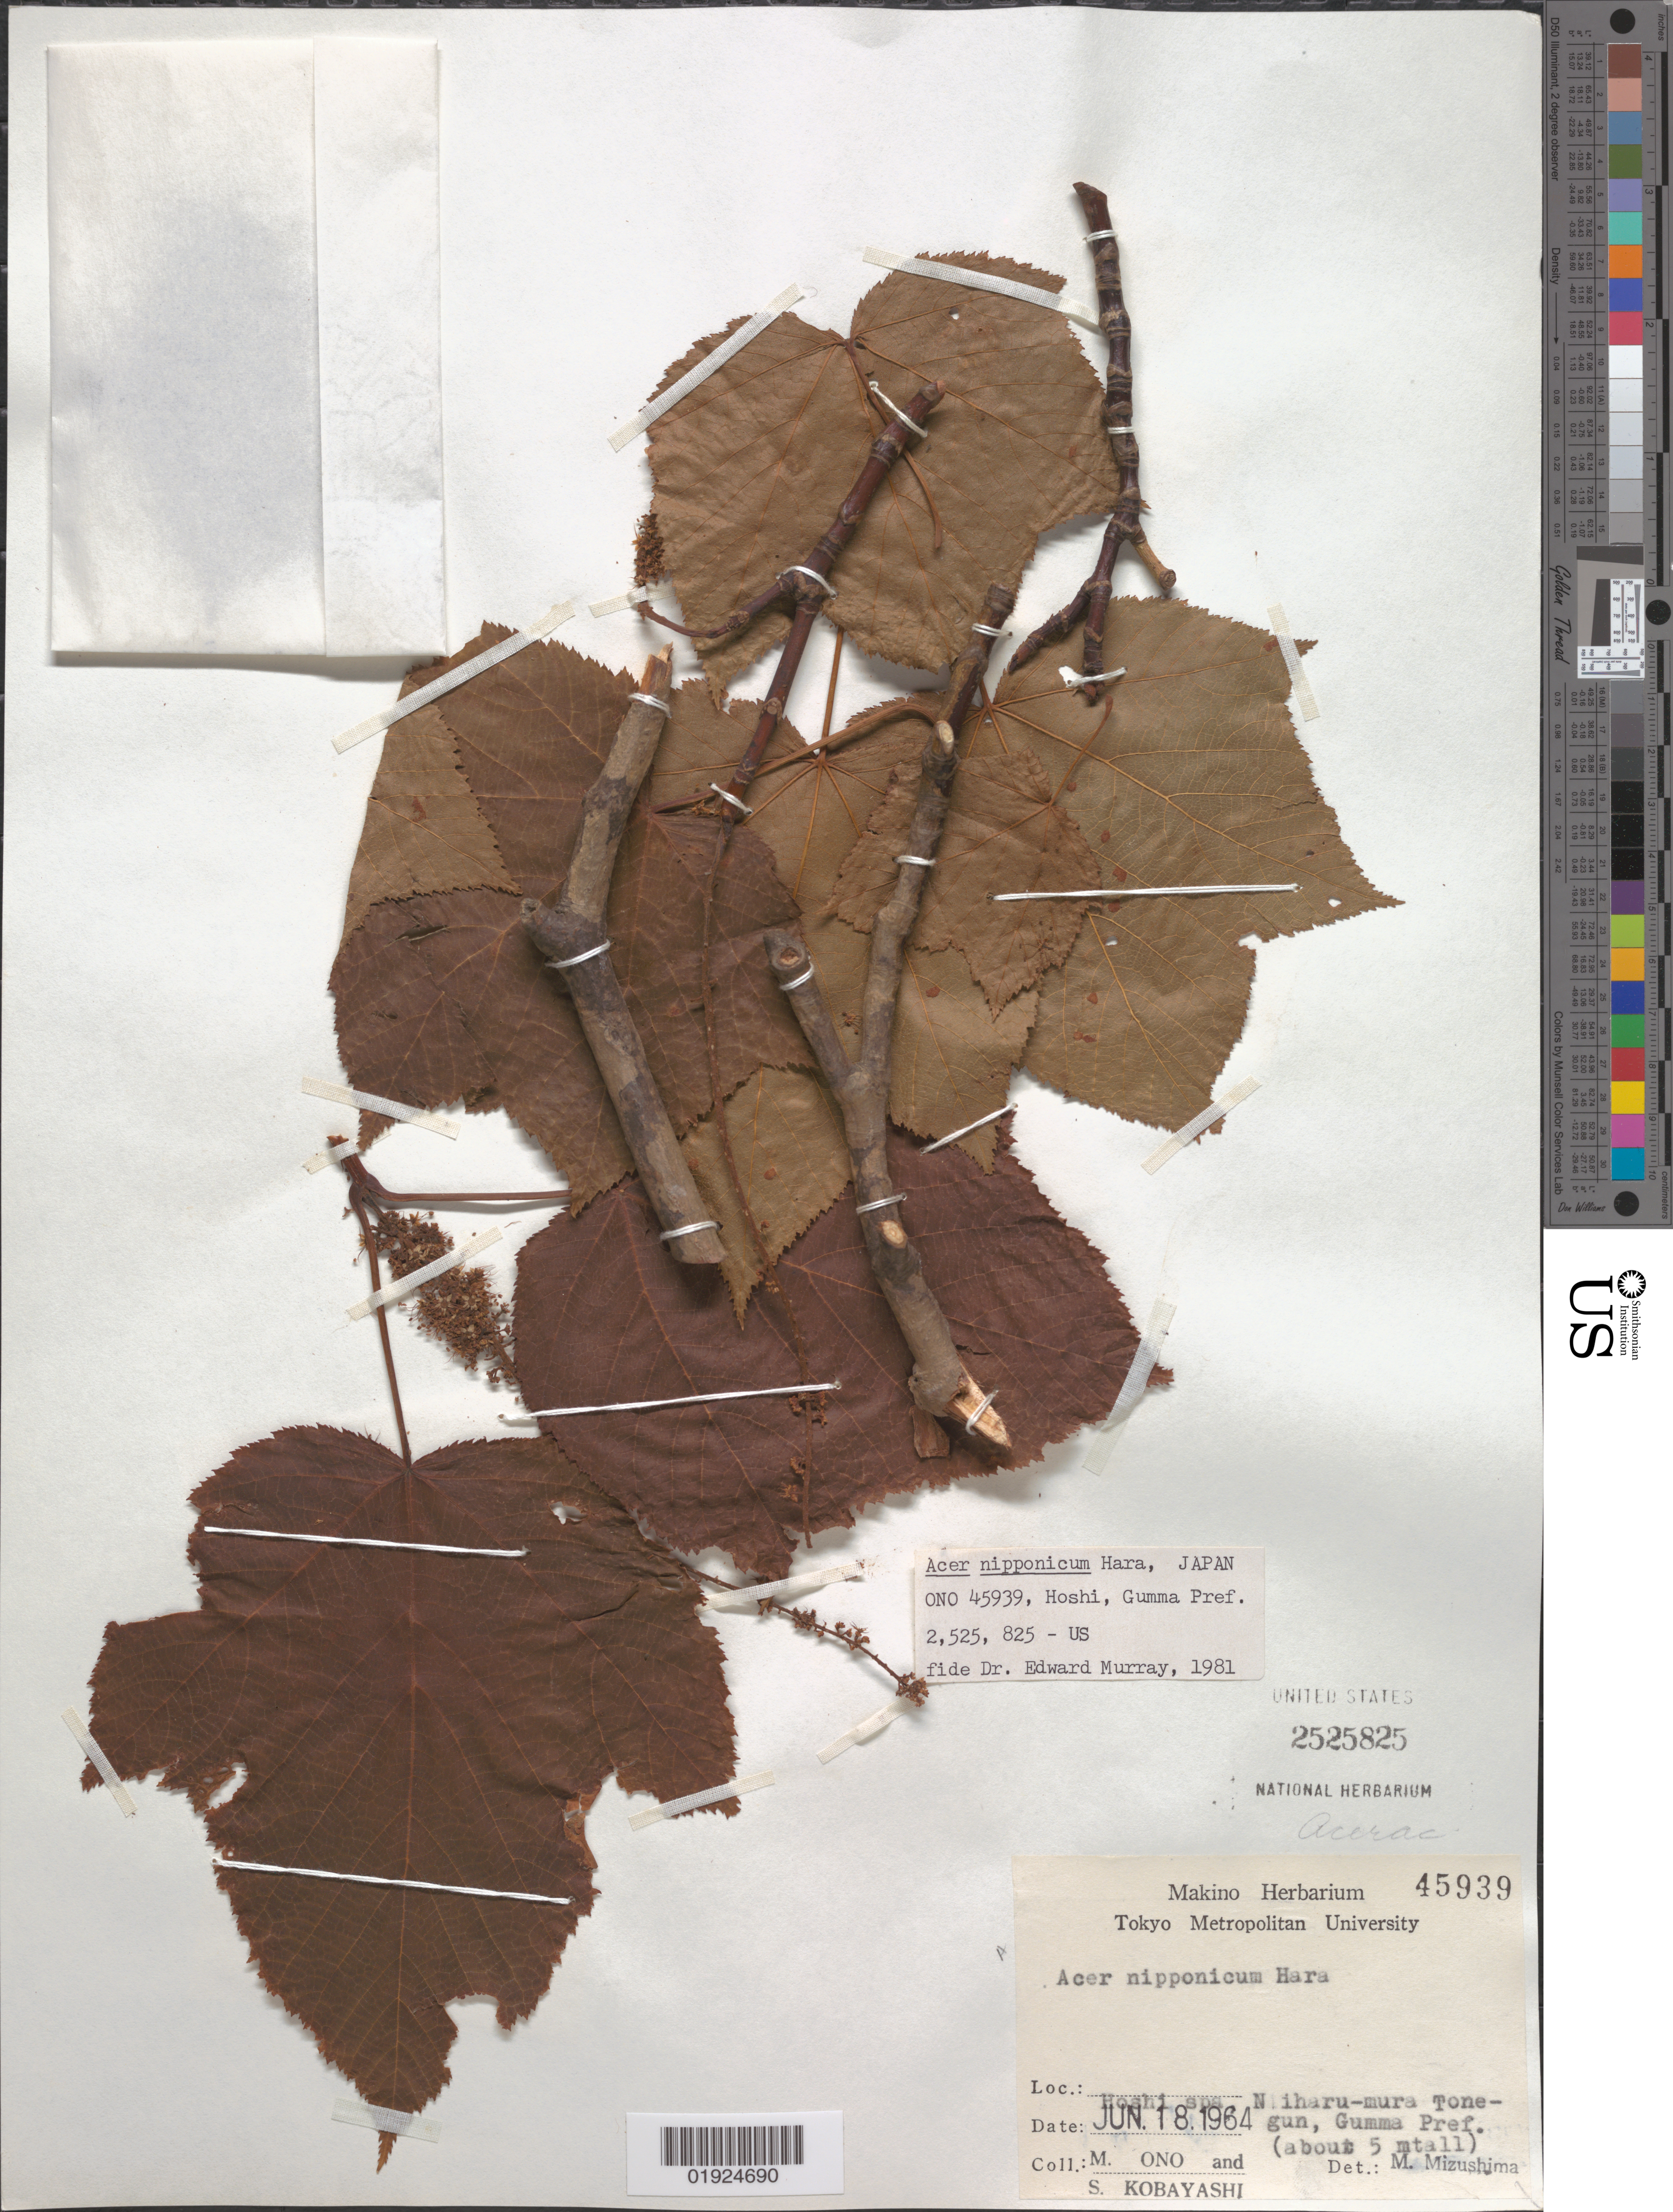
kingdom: Plantae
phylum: Tracheophyta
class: Magnoliopsida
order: Sapindales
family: Sapindaceae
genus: Acer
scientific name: Acer nipponicum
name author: (Franch. & Sav.) H. Hara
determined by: Murray, Edward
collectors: M. Ono & S. Kobayashi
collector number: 45939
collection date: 1964-06-18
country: Japan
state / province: Gunma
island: Honshu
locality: Hoshi spa, Niiharu-mura Tone-gun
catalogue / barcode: US 2525825